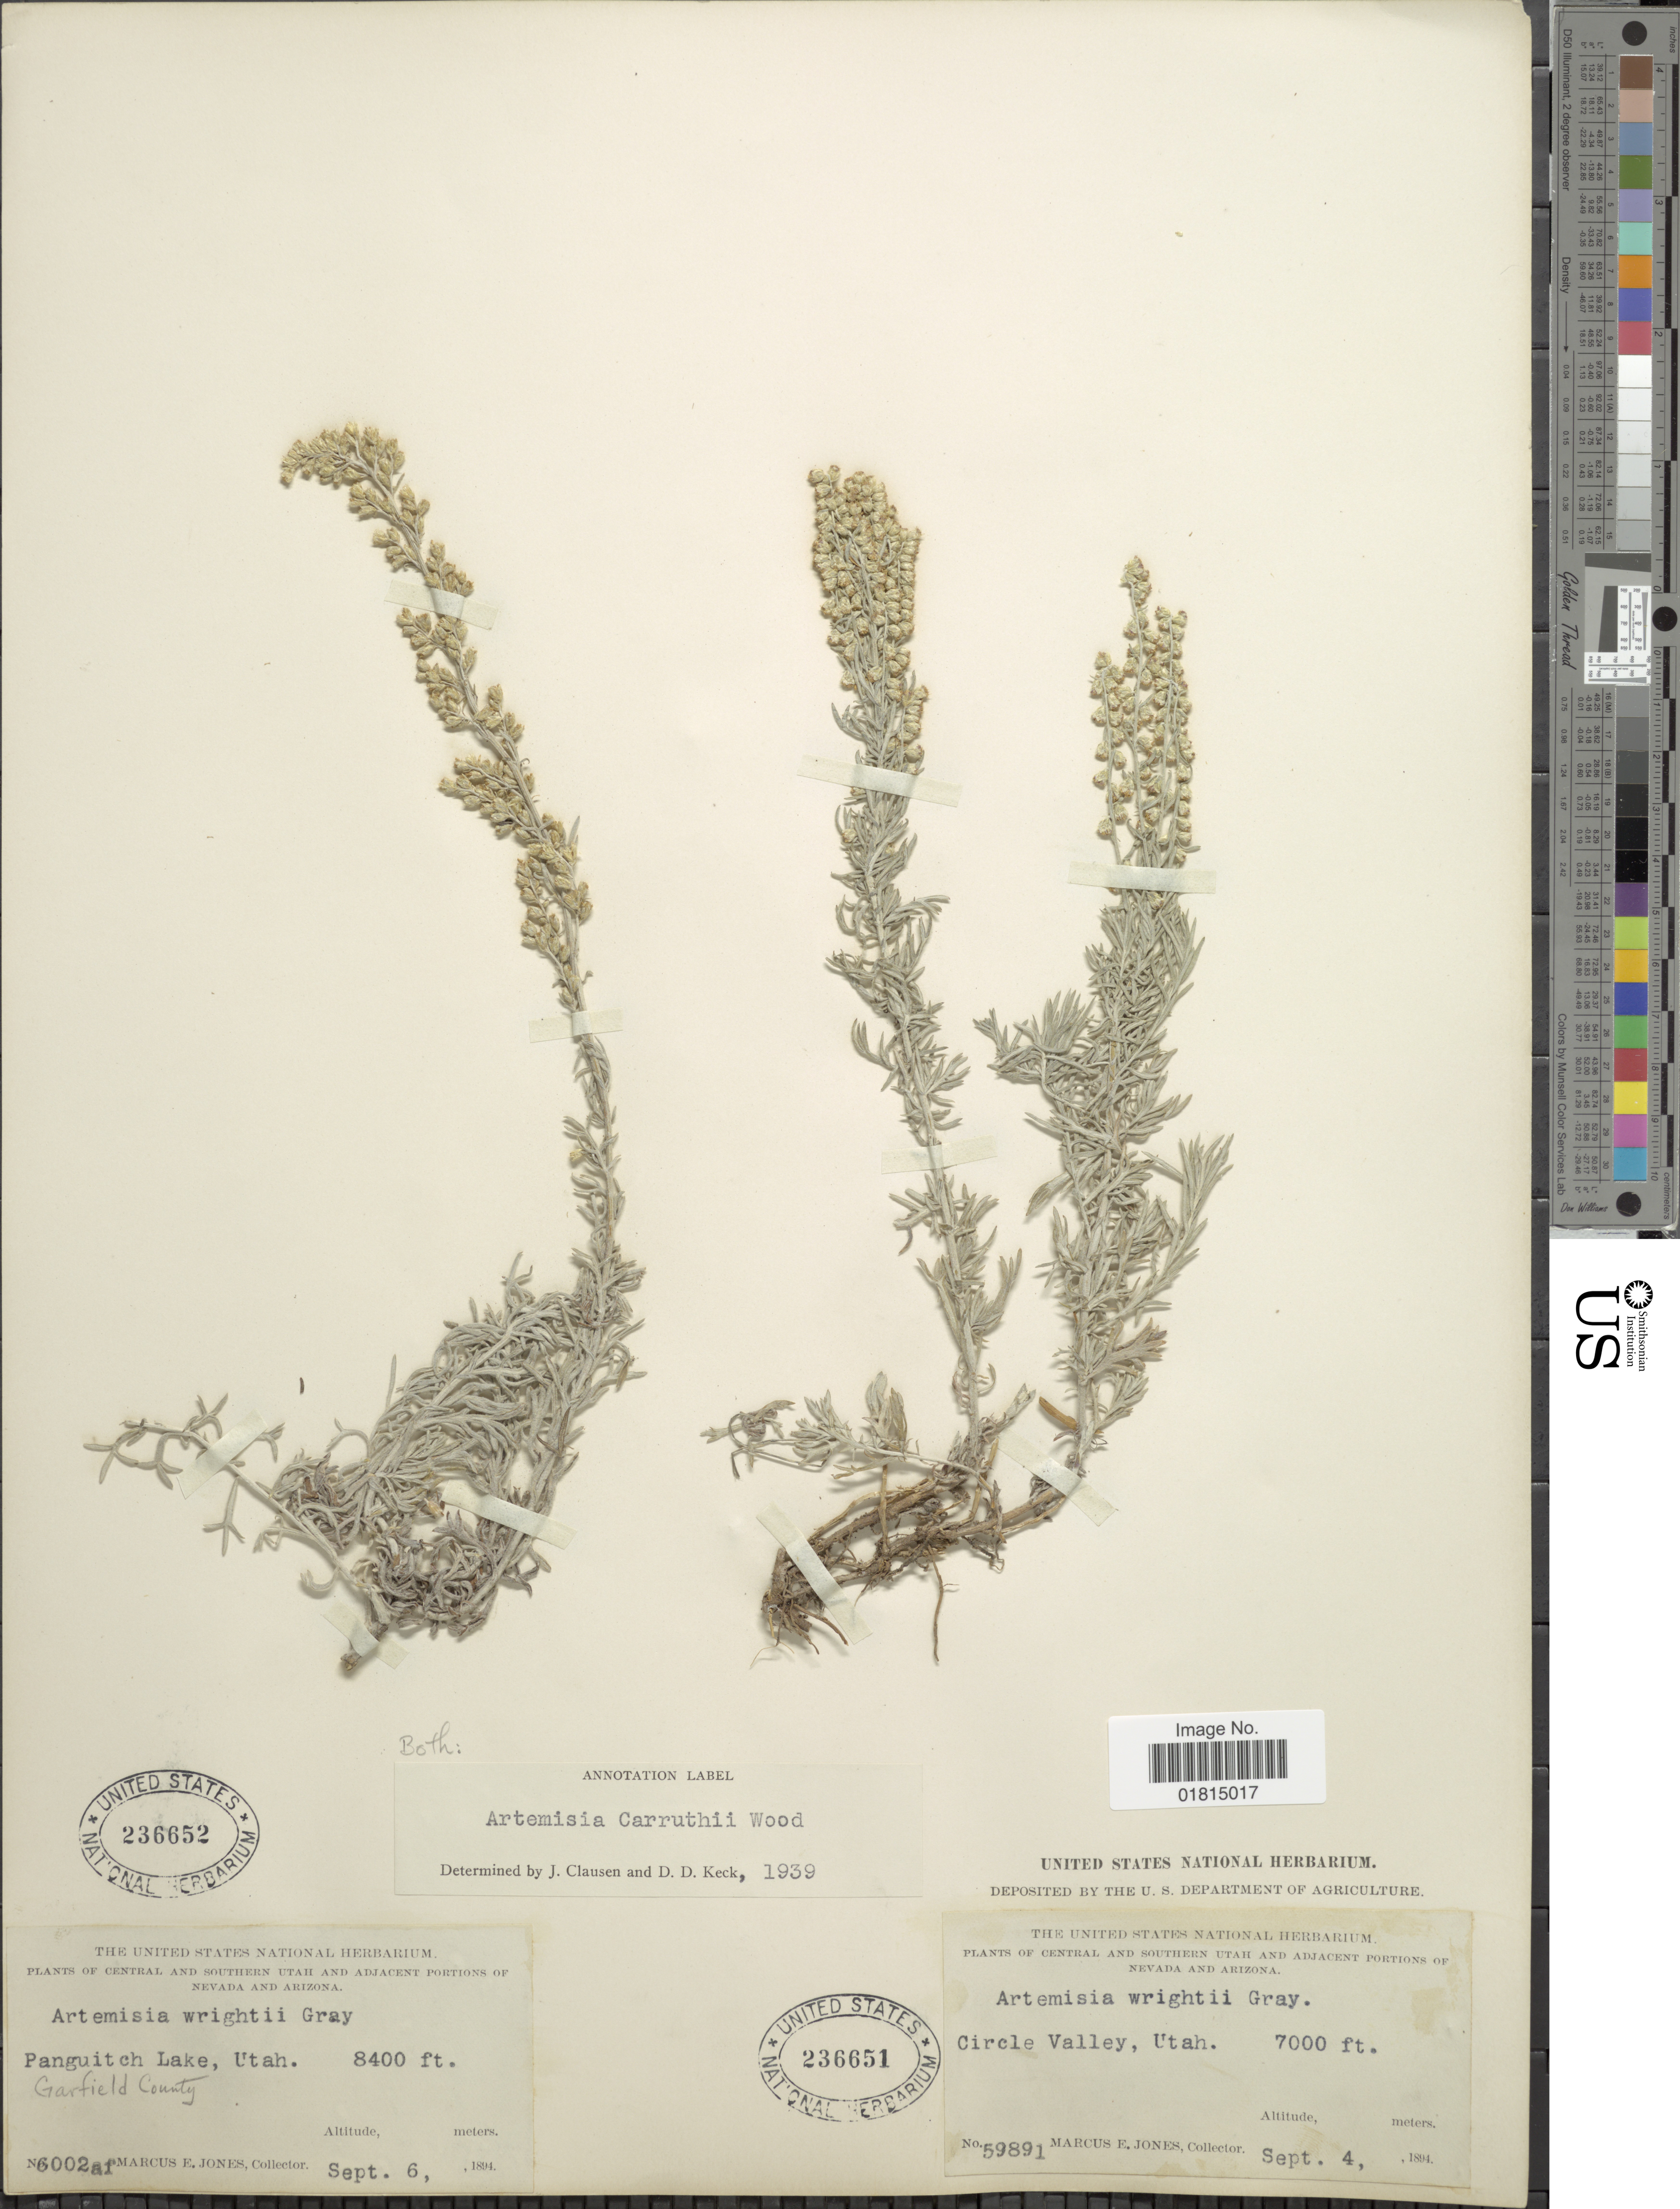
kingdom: Plantae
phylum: Tracheophyta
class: Magnoliopsida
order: Asterales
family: Asteraceae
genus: Artemisia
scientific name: Artemisia carruthii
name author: Alph. Wood ex Carruth.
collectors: M. E. Jones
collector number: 6002af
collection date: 1894-09-06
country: United States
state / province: Utah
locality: Panguitch Lake, Utah. Garfield County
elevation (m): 2560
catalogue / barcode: US 236652-2